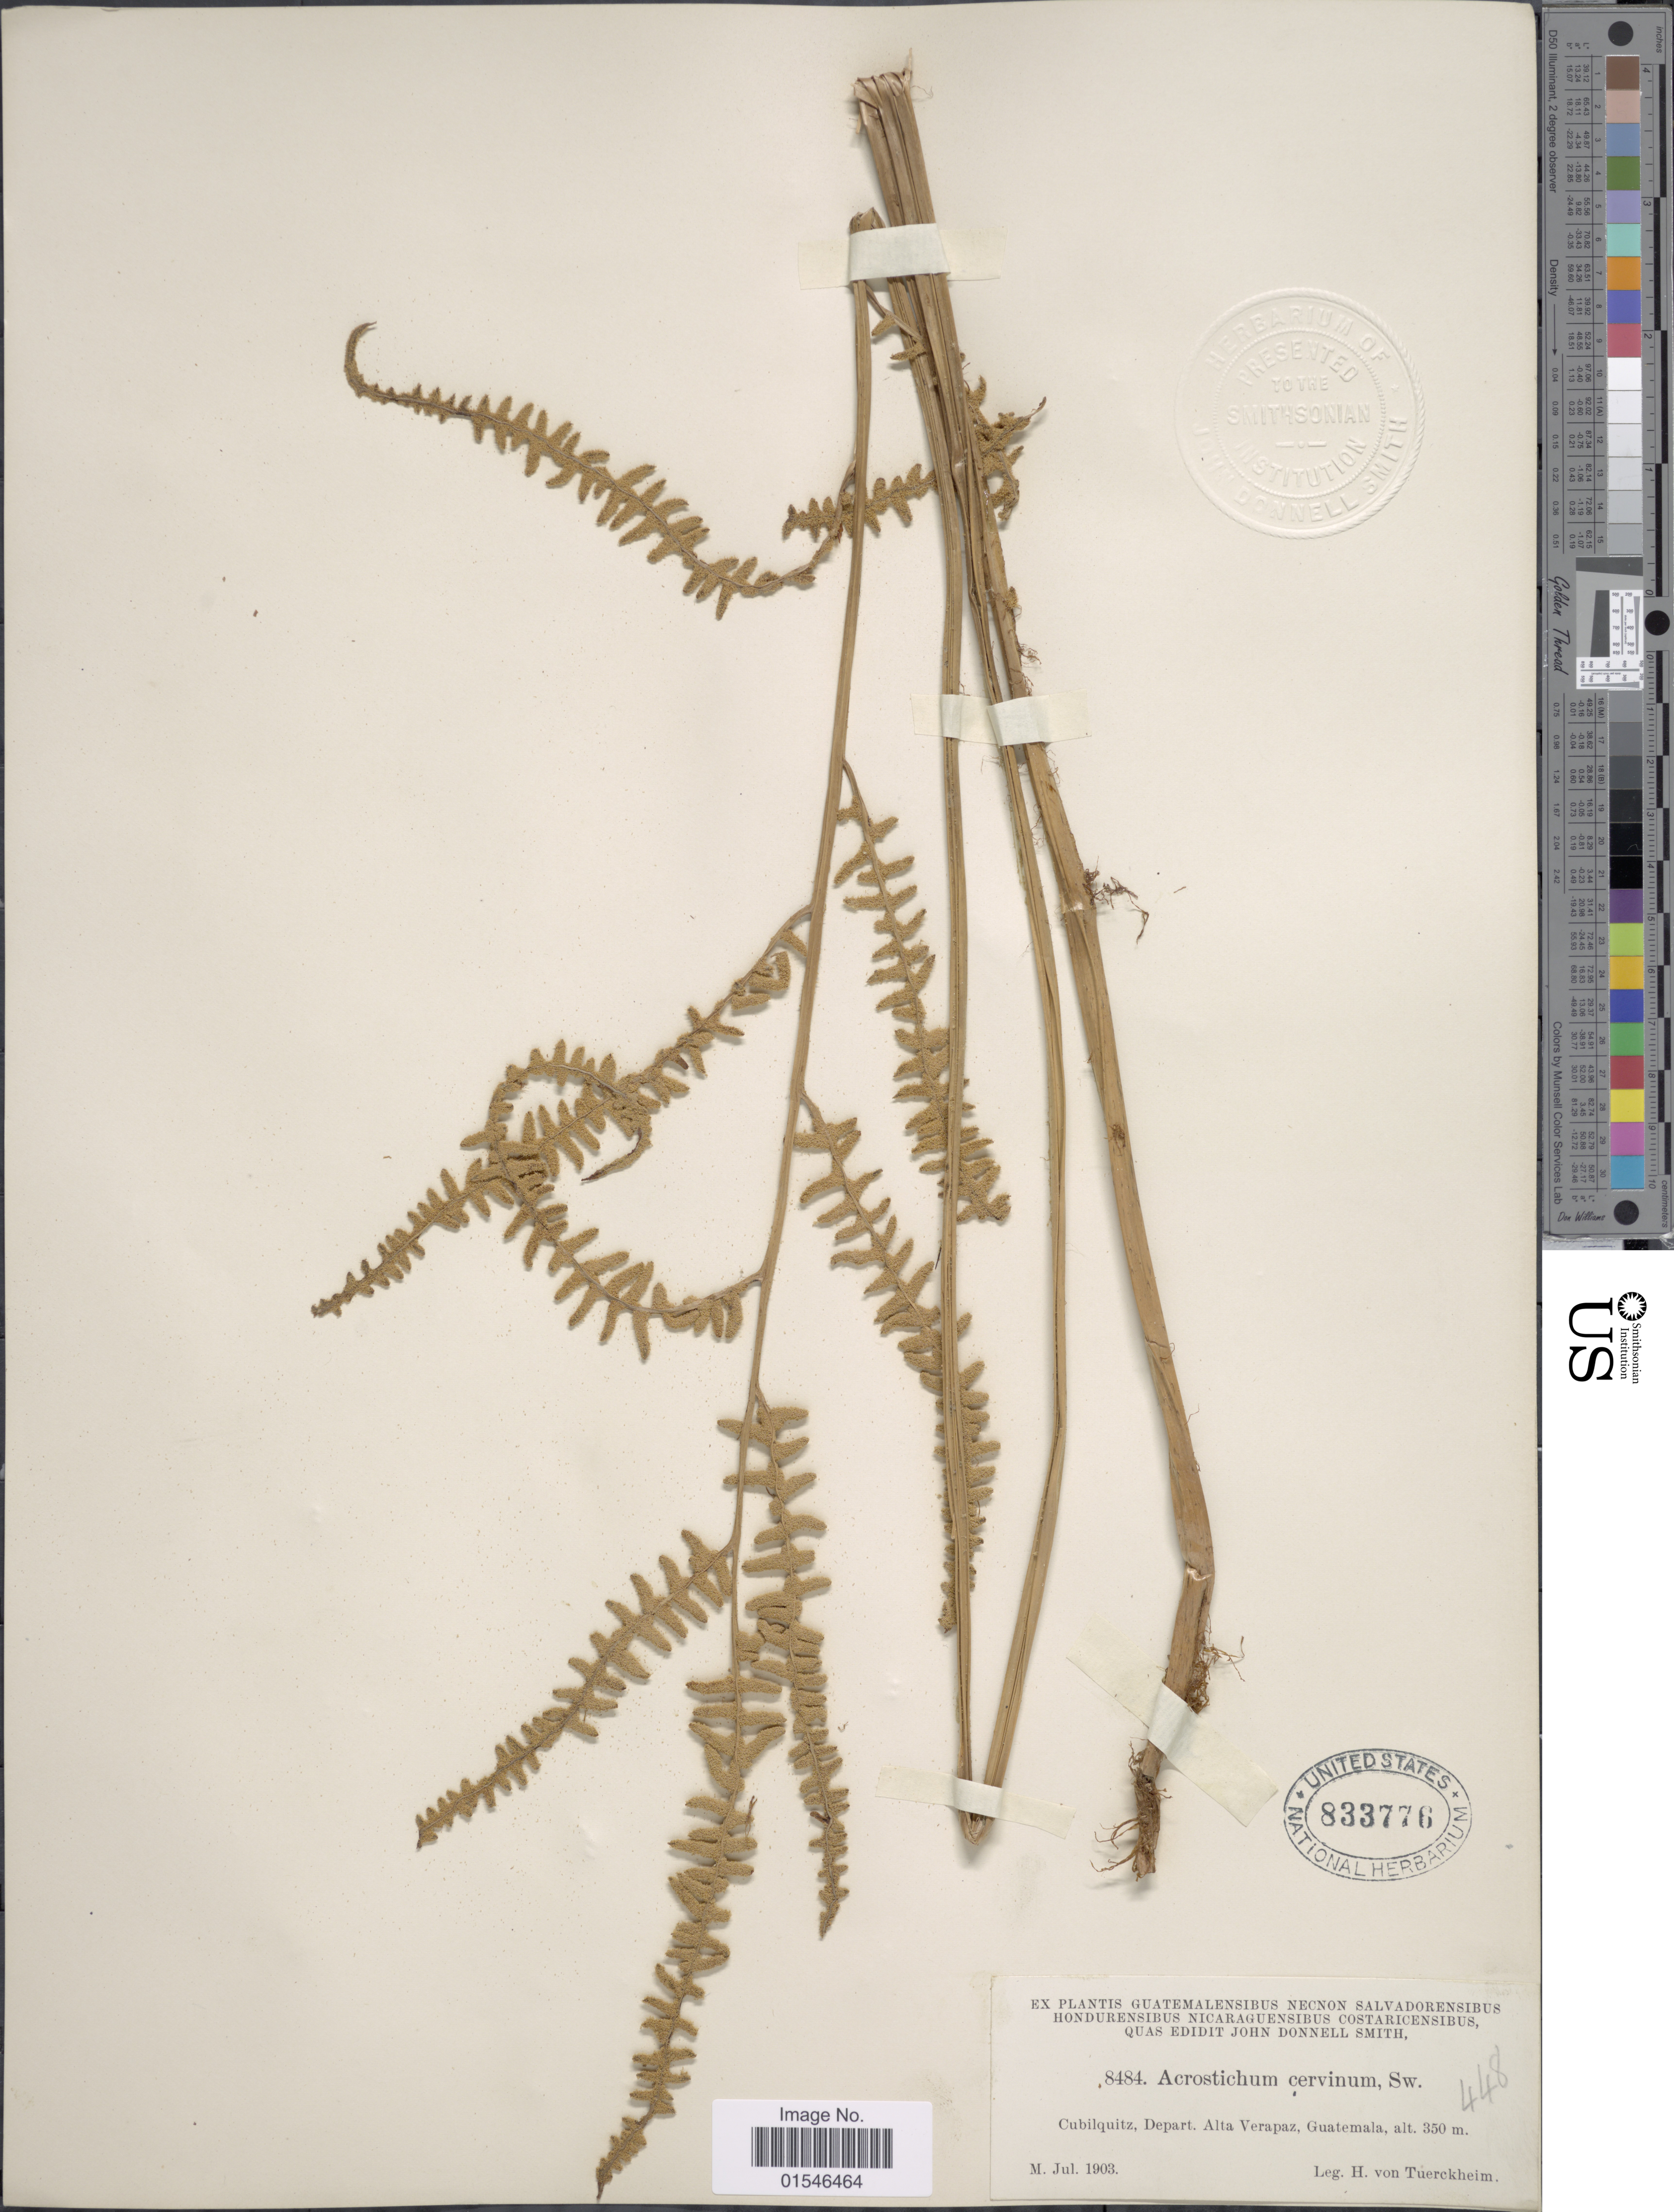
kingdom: Plantae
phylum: Tracheophyta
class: Polypodiopsida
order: Polypodiales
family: Dryopteridaceae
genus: Olfersia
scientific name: Olfersia cervina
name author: (L.) Kunze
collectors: H. von Türckheim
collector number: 8484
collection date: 1903-07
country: Guatemala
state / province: Alta Verapaz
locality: Cubilquitz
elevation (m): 350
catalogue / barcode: US 833776